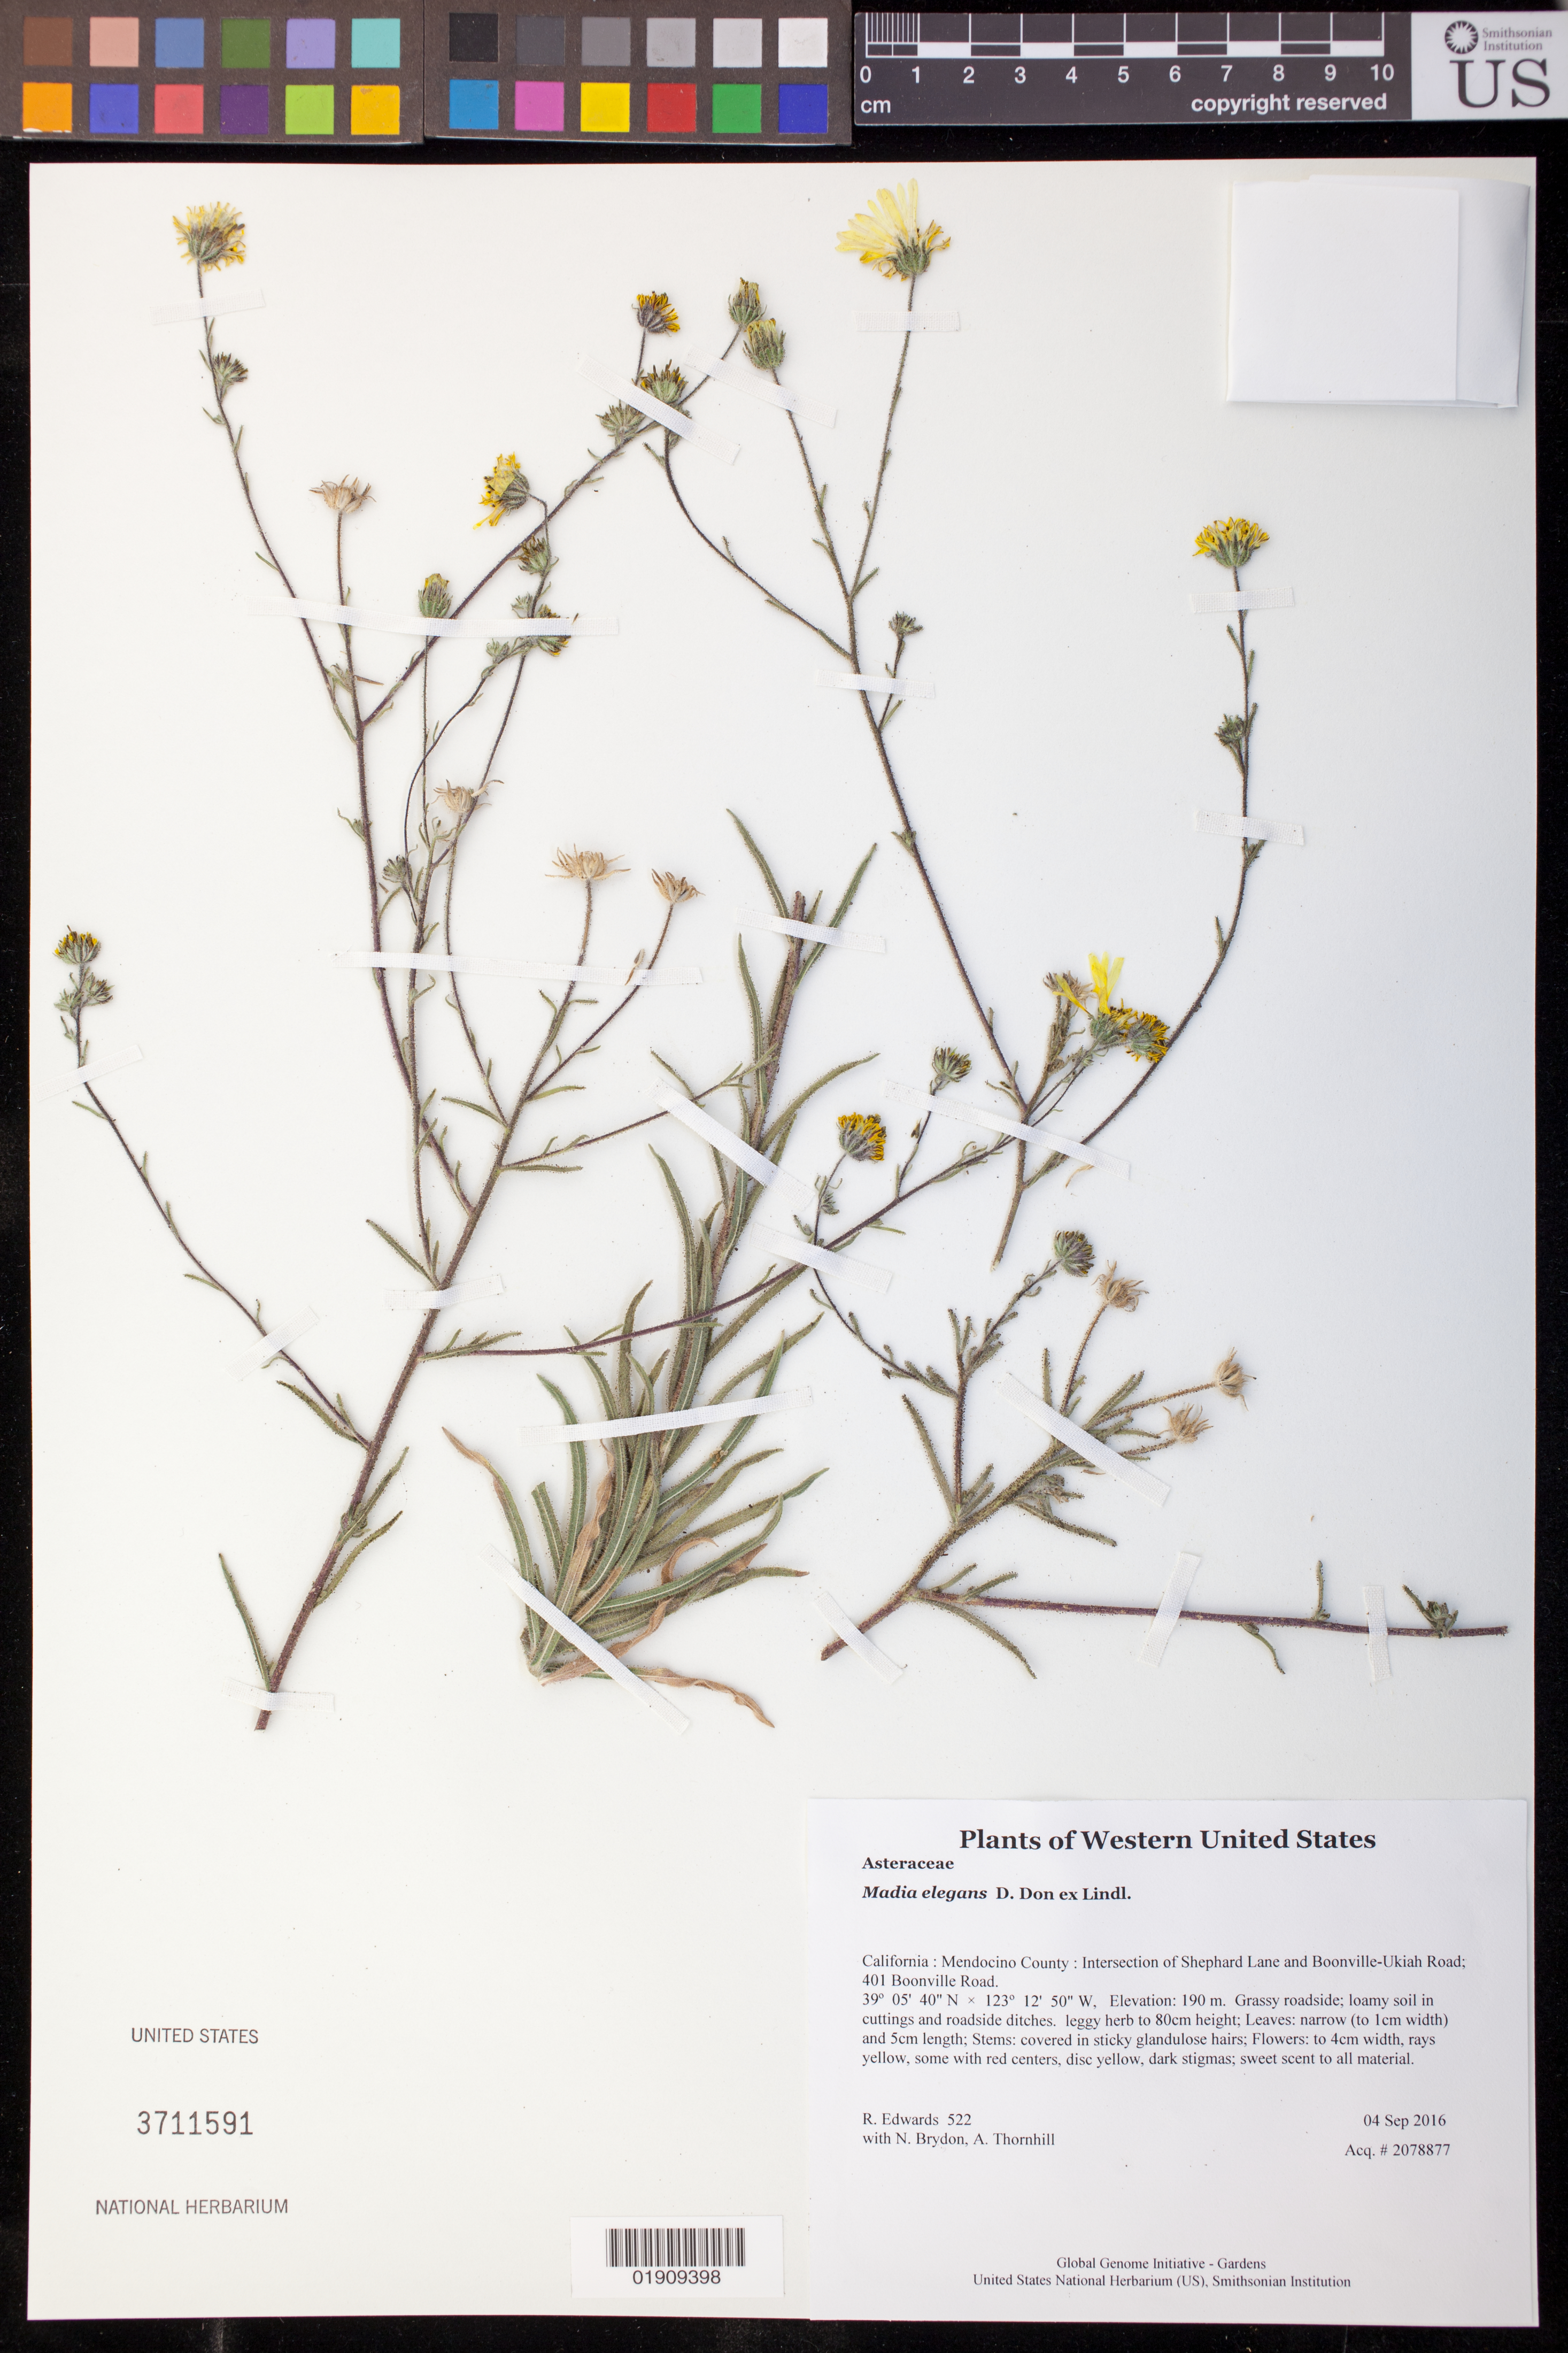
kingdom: Plantae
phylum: Tracheophyta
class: Magnoliopsida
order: Asterales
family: Asteraceae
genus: Madia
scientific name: Madia elegans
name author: D. Don ex Lindl.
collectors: N. Brydon & A. Thornhill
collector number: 522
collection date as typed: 4 September 2016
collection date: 2016-09-04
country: United States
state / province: California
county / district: Mendocino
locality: Intersection of Shephard Lane and Boonville-Ukiah Road; 401 Boonville Road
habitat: Grassy roadside; loamy soil in cuttings and roadside ditches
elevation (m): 190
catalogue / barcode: US 3711591